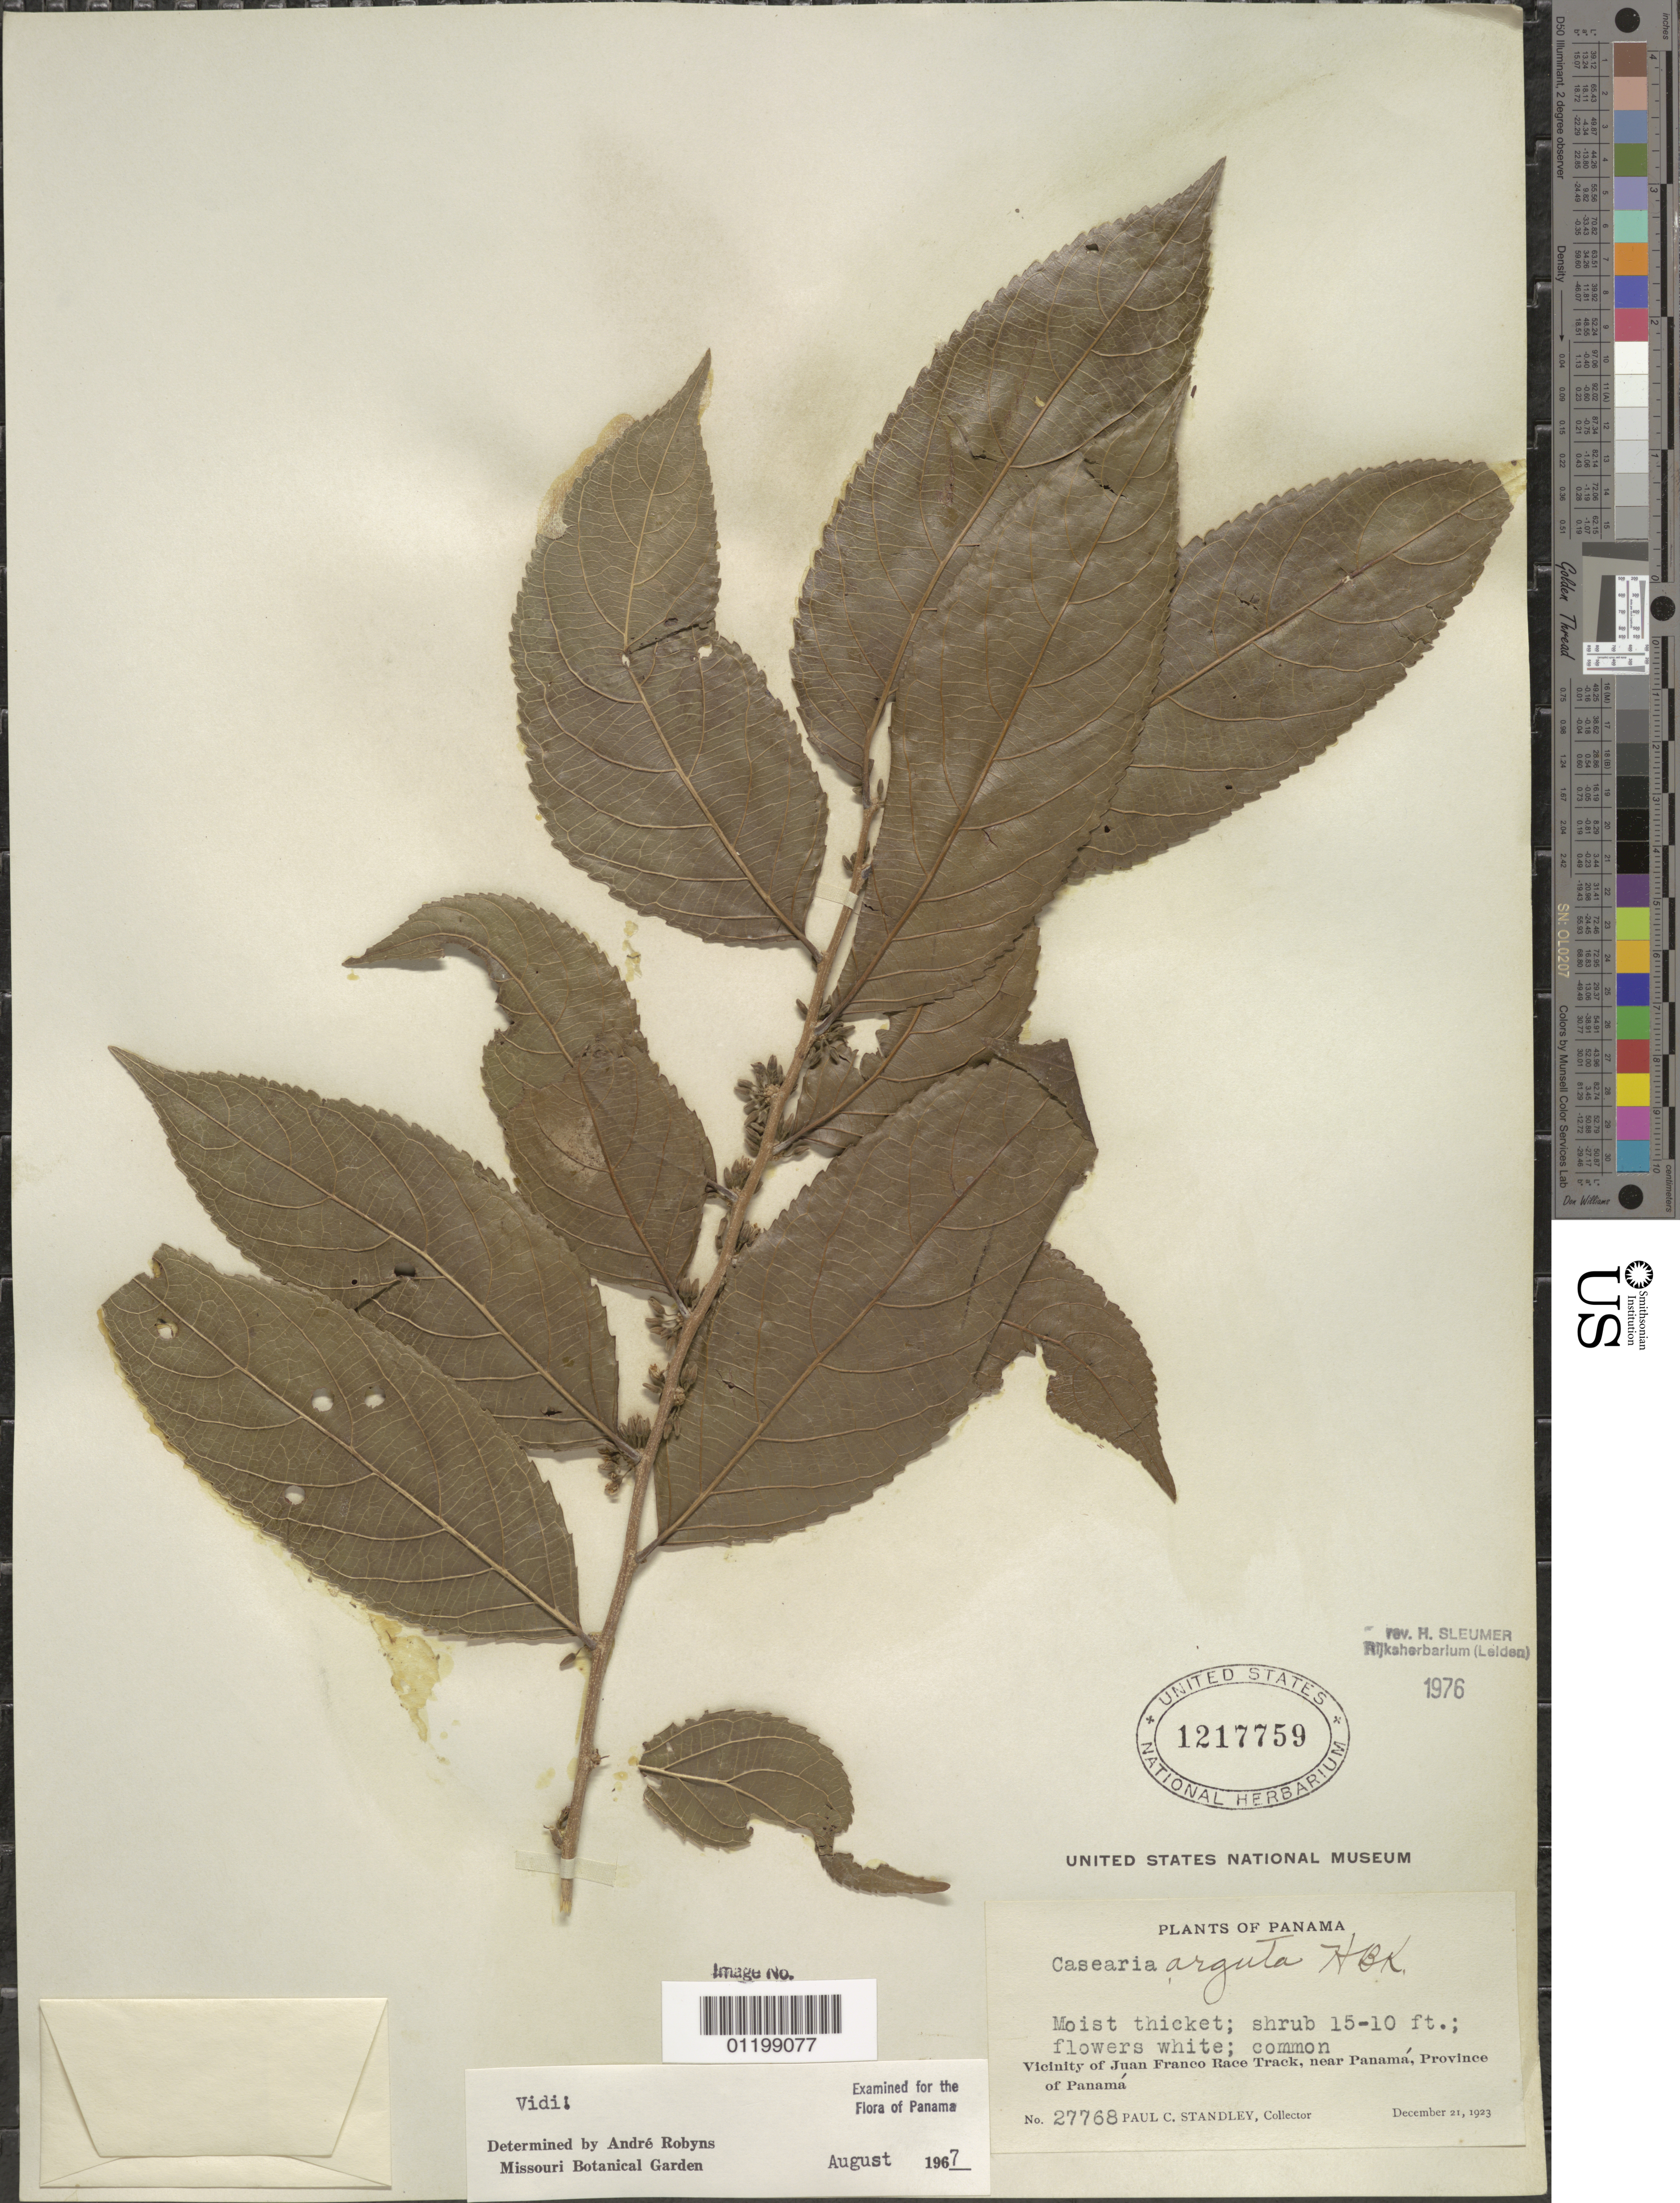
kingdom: Plantae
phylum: Tracheophyta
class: Magnoliopsida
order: Malpighiales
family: Salicaceae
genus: Casearia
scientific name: Casearia arguta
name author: Kunth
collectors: P. C. Standley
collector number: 27768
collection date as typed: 21 Dec 1923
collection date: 1923-12-21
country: Panama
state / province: Panamá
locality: Vicinity of Juan Franco Race Track, near Panamá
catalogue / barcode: US 1217759